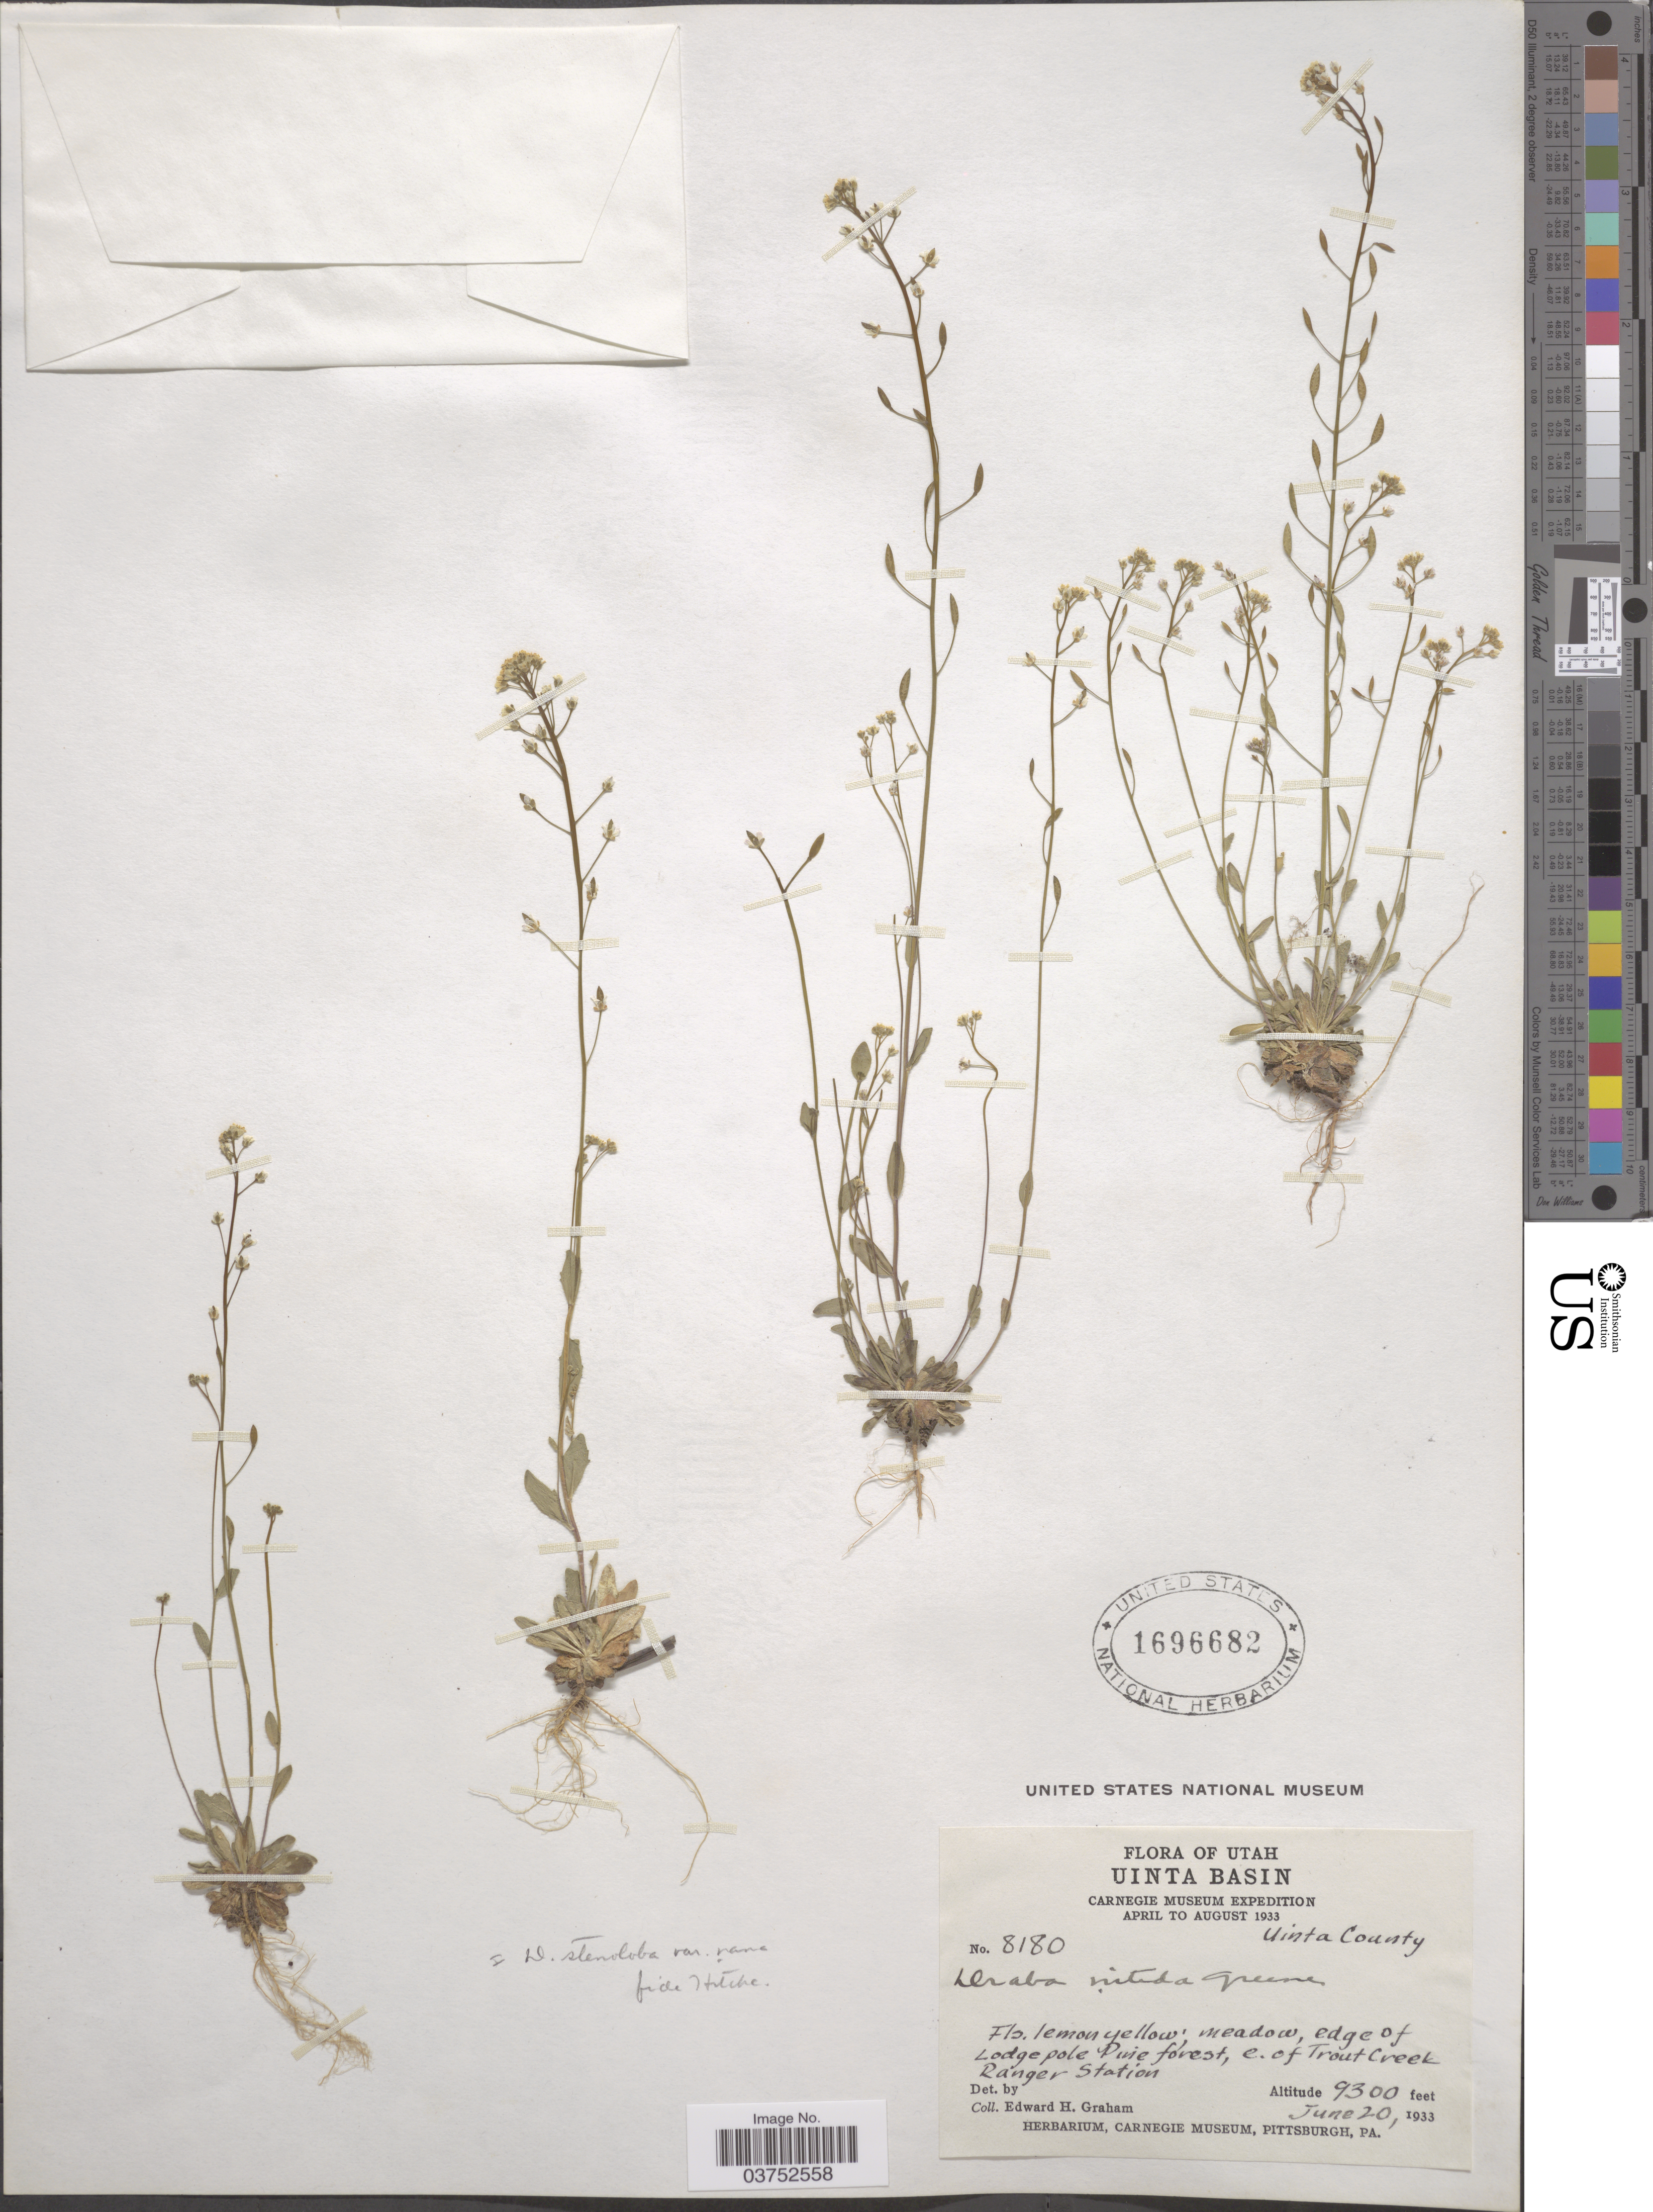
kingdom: Plantae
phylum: Tracheophyta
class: Magnoliopsida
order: Brassicales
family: Brassicaceae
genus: Draba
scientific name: Draba stenoloba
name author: Ledeb.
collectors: E. H. Graham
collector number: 8180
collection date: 1933-06-20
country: United States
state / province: Utah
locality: Uinta Basin. Uinta County. Edge of Lodgepole Pine forest, e. of Trout Creek Ranger Station.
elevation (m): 2835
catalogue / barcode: US 1696682